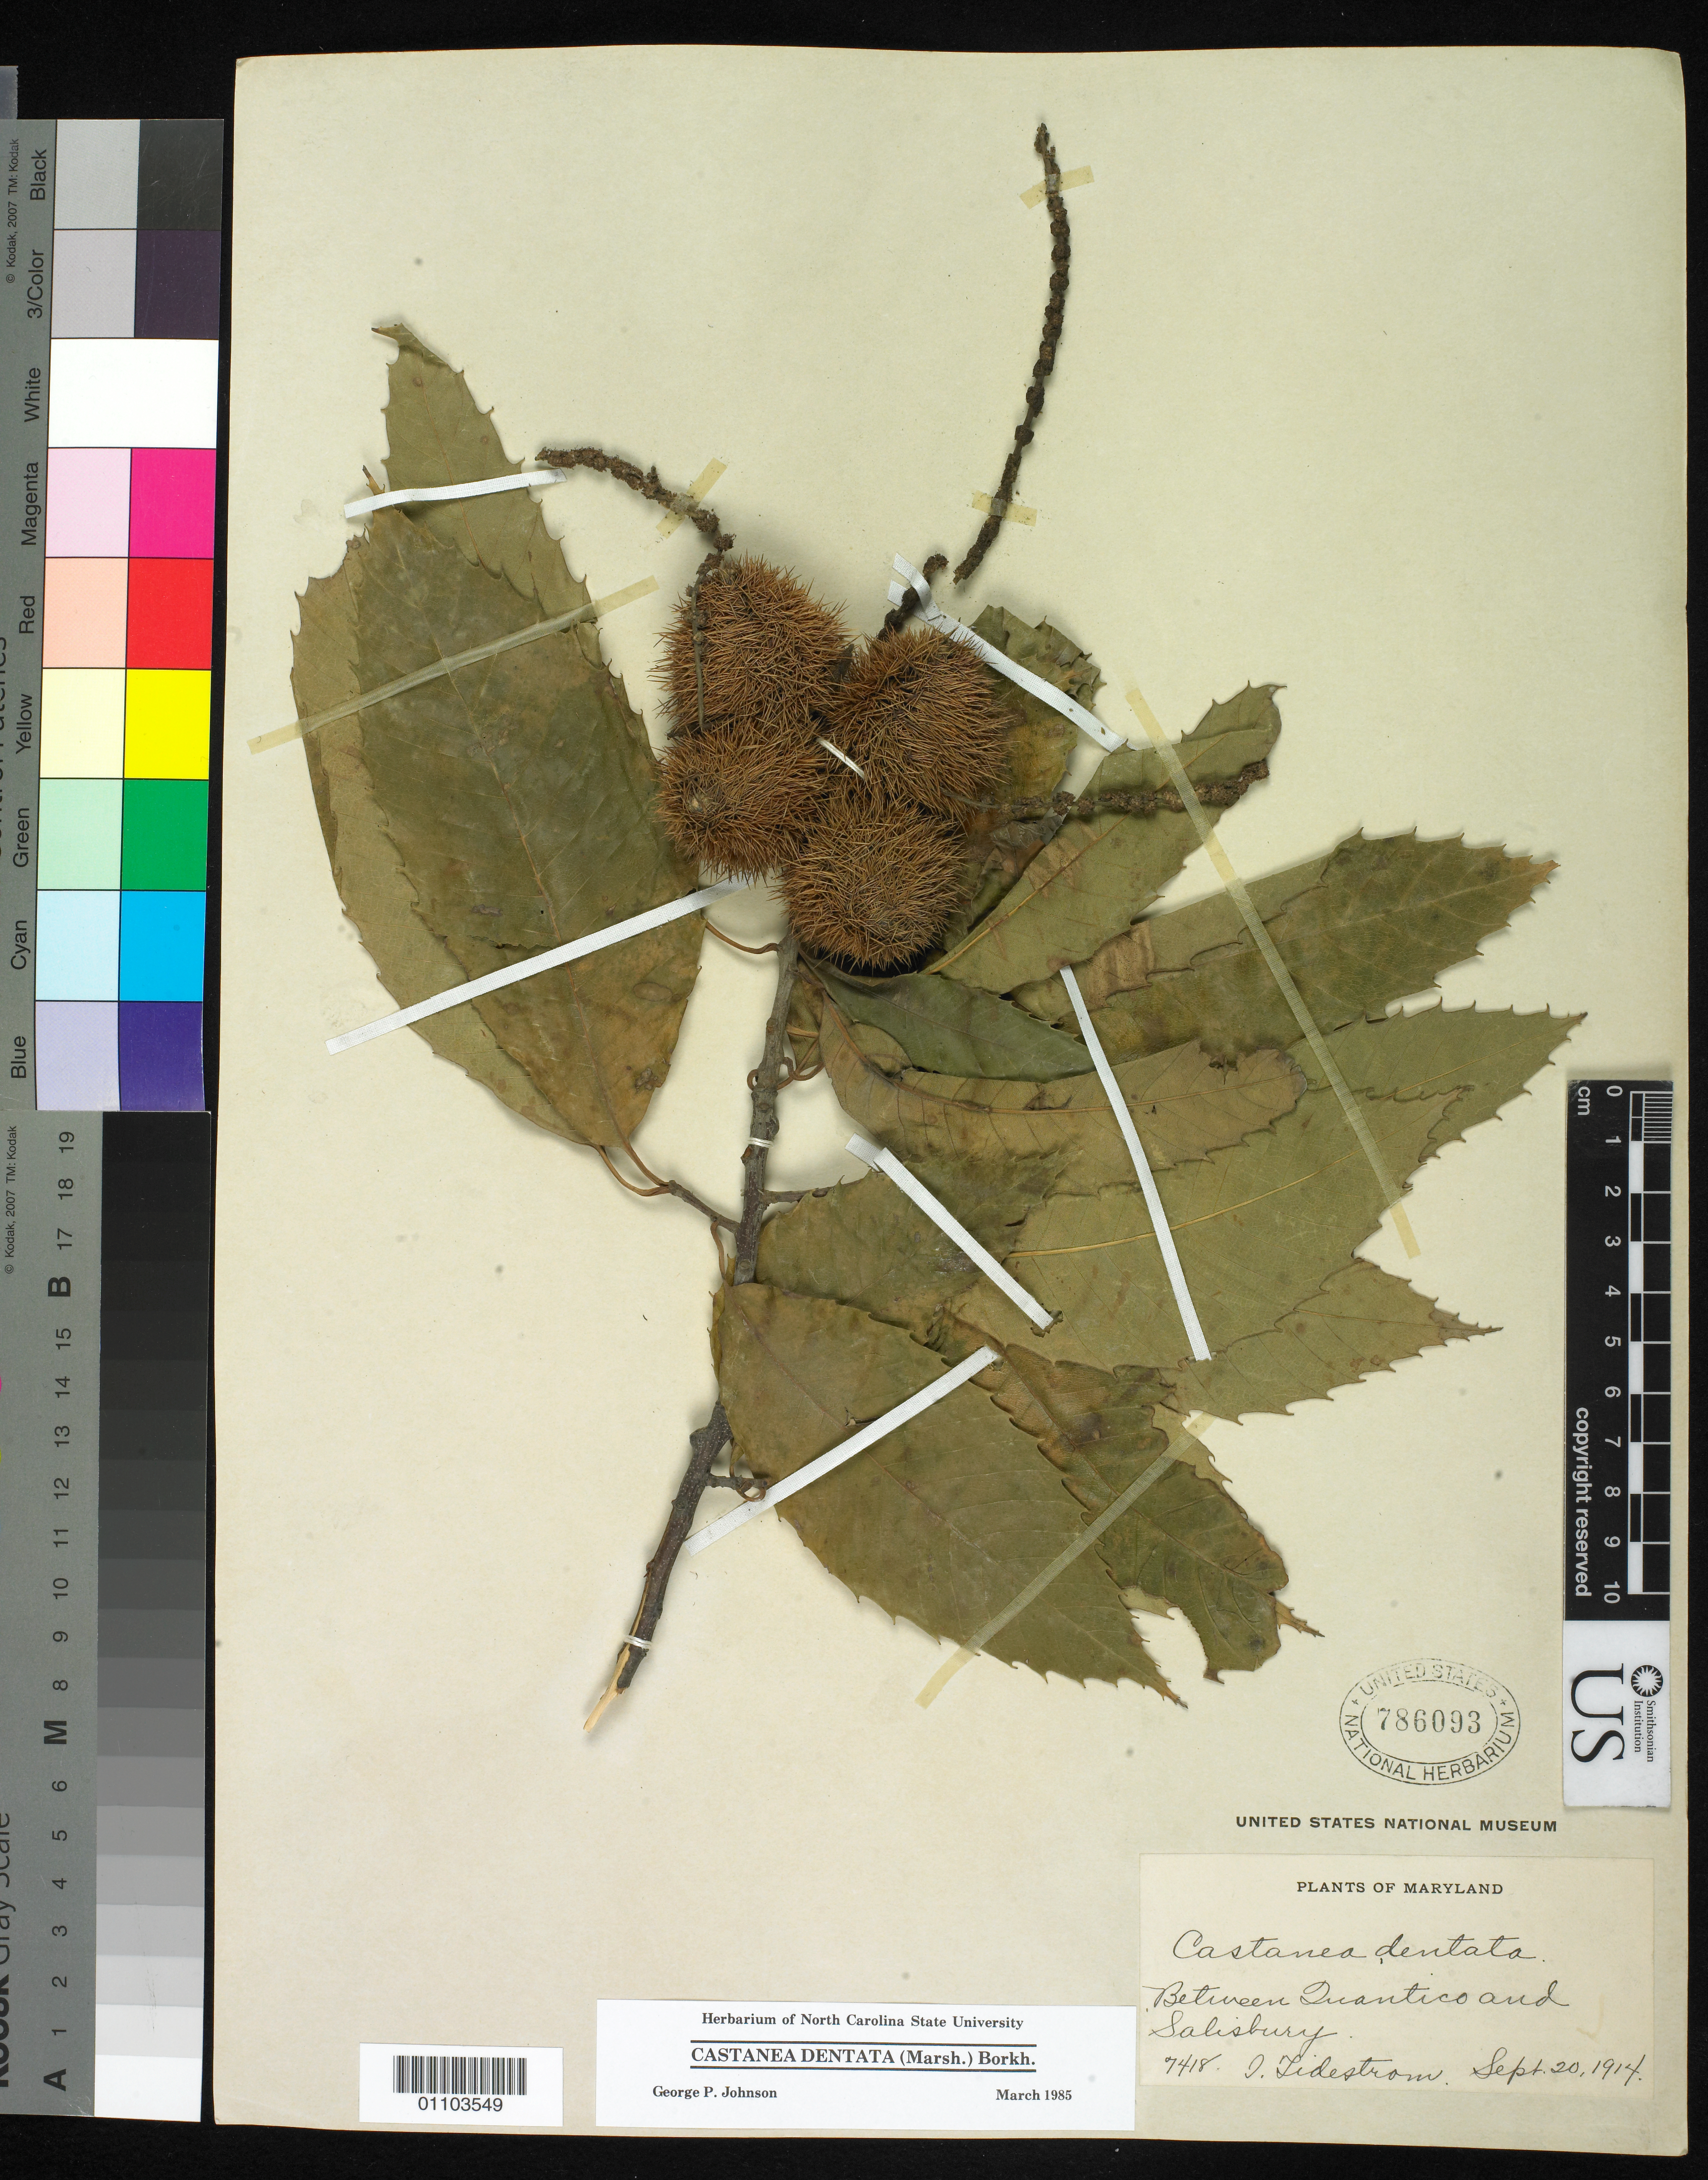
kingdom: Plantae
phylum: Tracheophyta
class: Magnoliopsida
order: Fagales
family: Fagaceae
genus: Castanea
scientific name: Castanea dentata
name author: (Marshall) Borkh.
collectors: I. F. Tidestrom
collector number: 7418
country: United States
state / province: Maryland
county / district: Wicomico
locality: Between Quantico and Salisbury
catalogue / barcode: US 786093